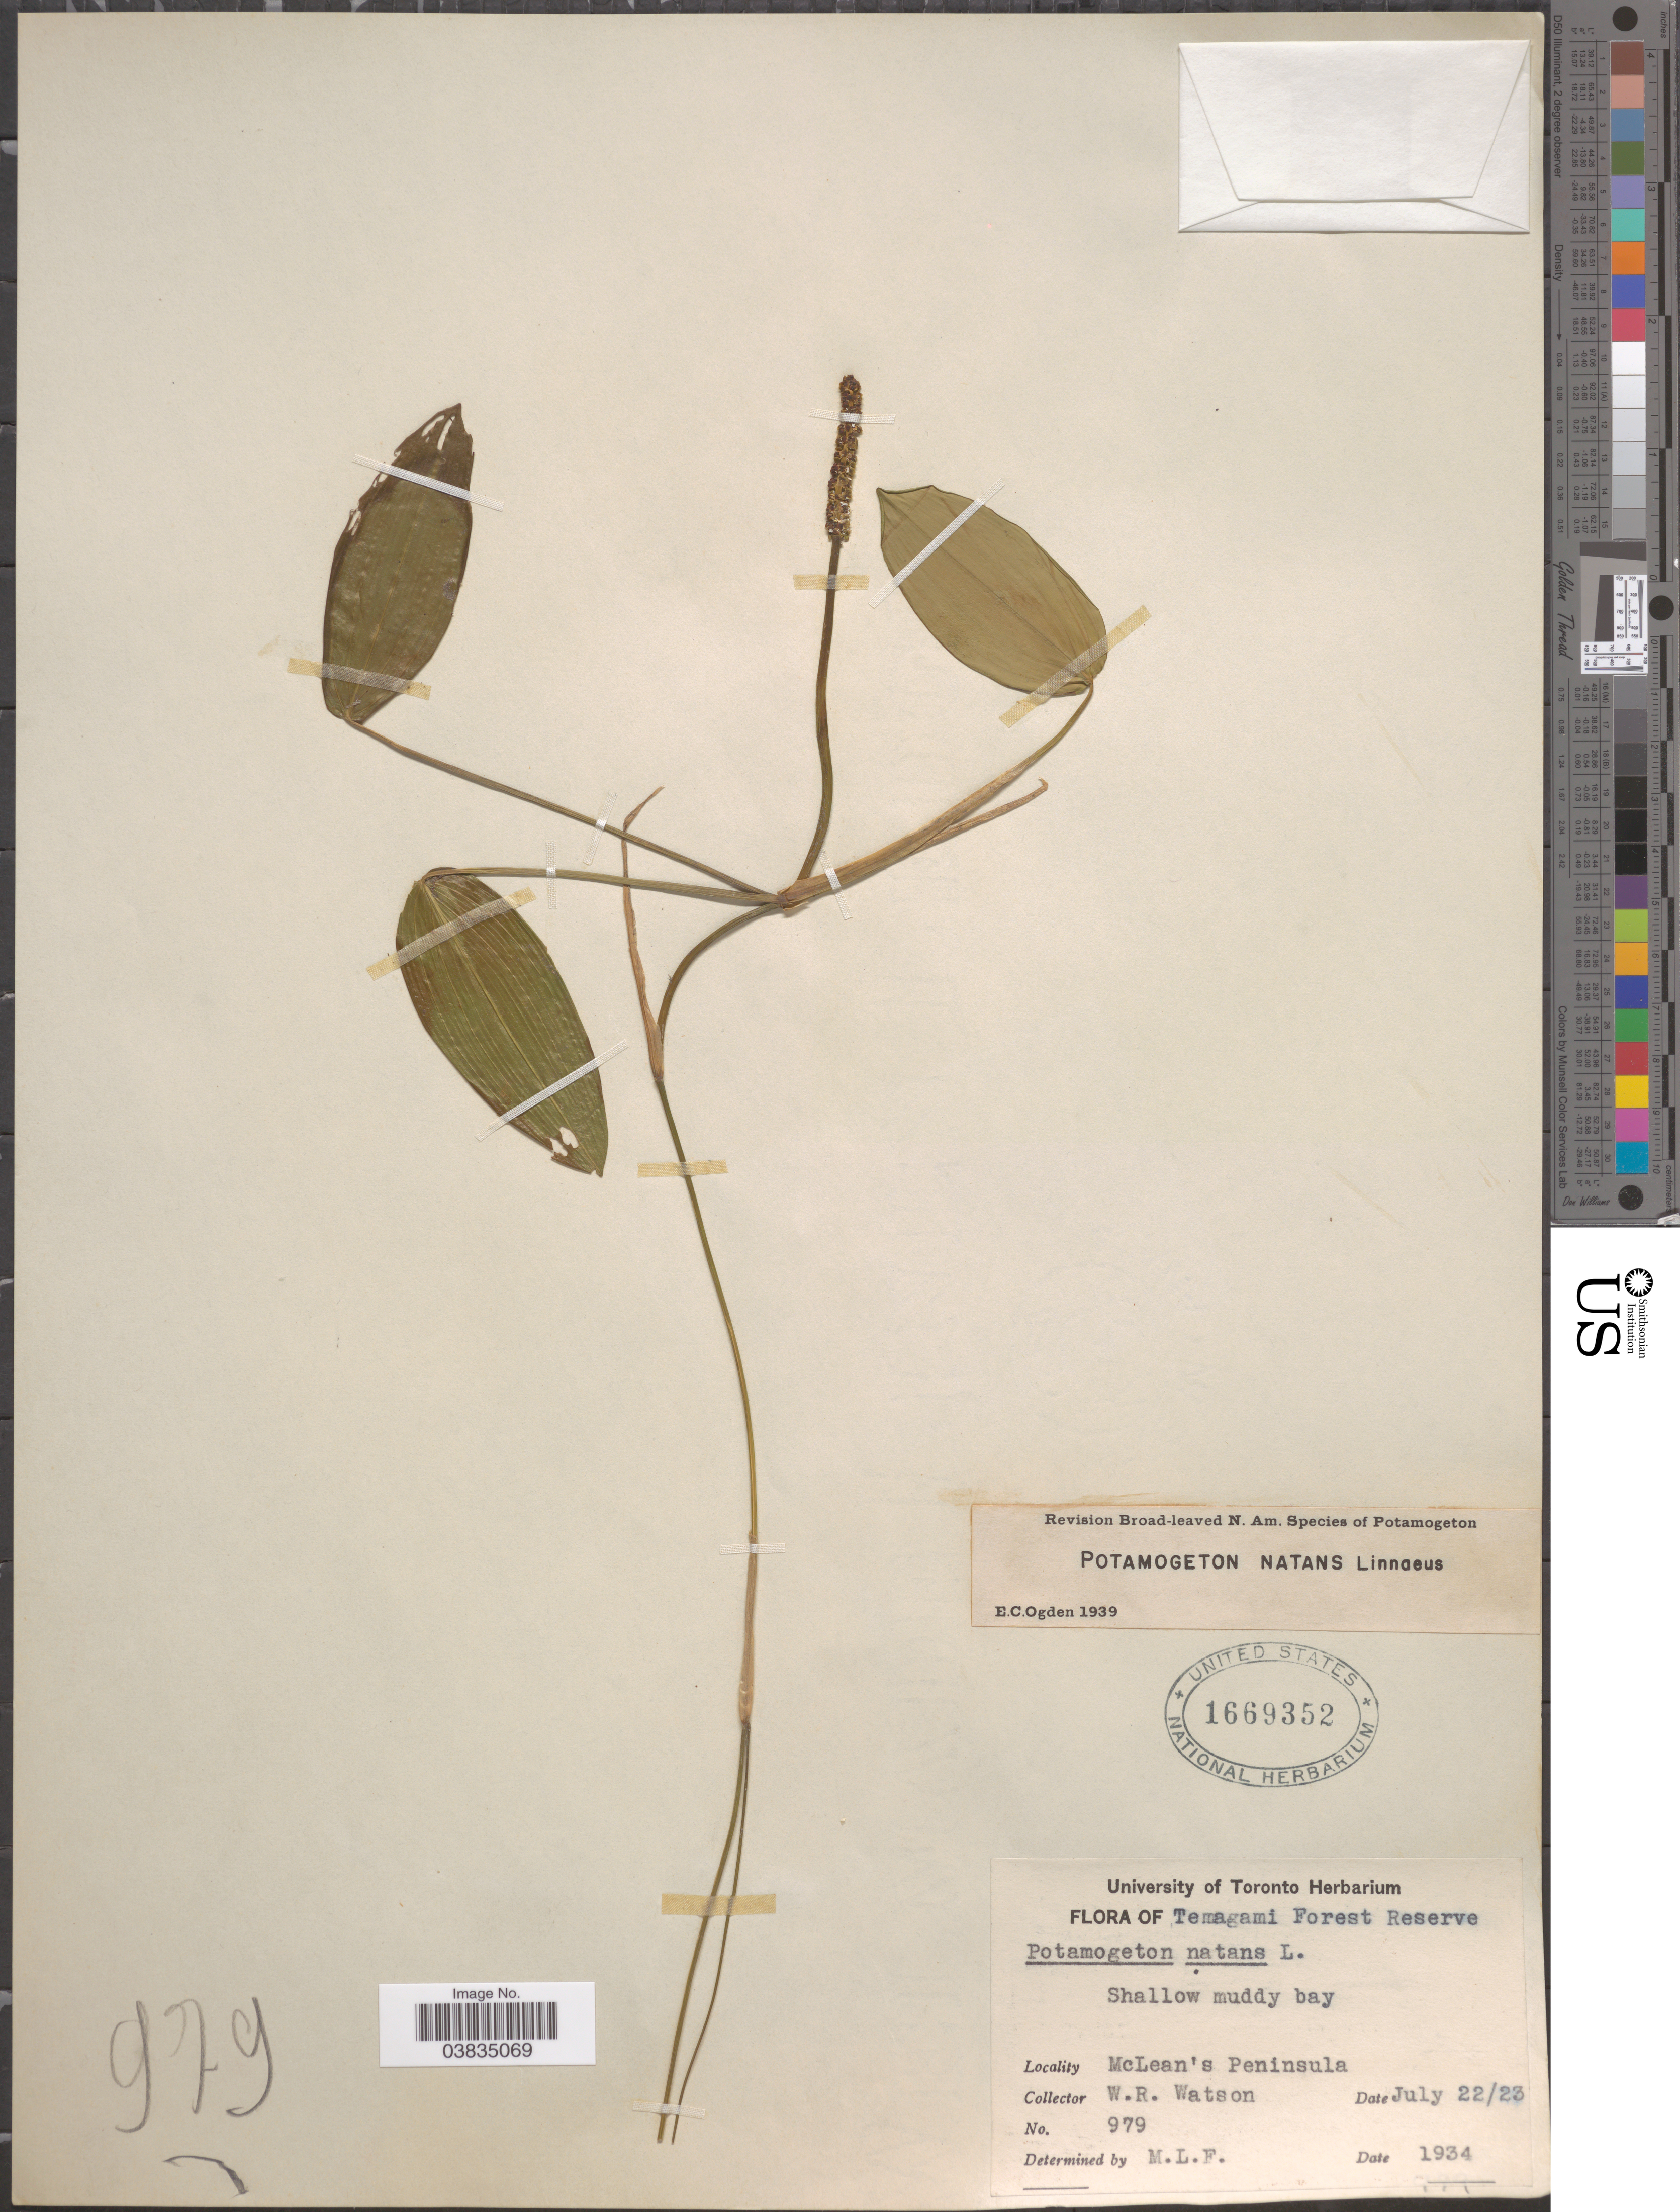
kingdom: Plantae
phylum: Tracheophyta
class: Liliopsida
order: Alismatales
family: Potamogetonaceae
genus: Potamogeton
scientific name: Potamogeton natans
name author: L.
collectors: W. R. Watson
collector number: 979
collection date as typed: Transcribed d/m/y: 22/7/23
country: Canada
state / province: Ontario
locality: Temagami Forest Reserve. McLean's Peninsula.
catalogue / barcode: US 1669352